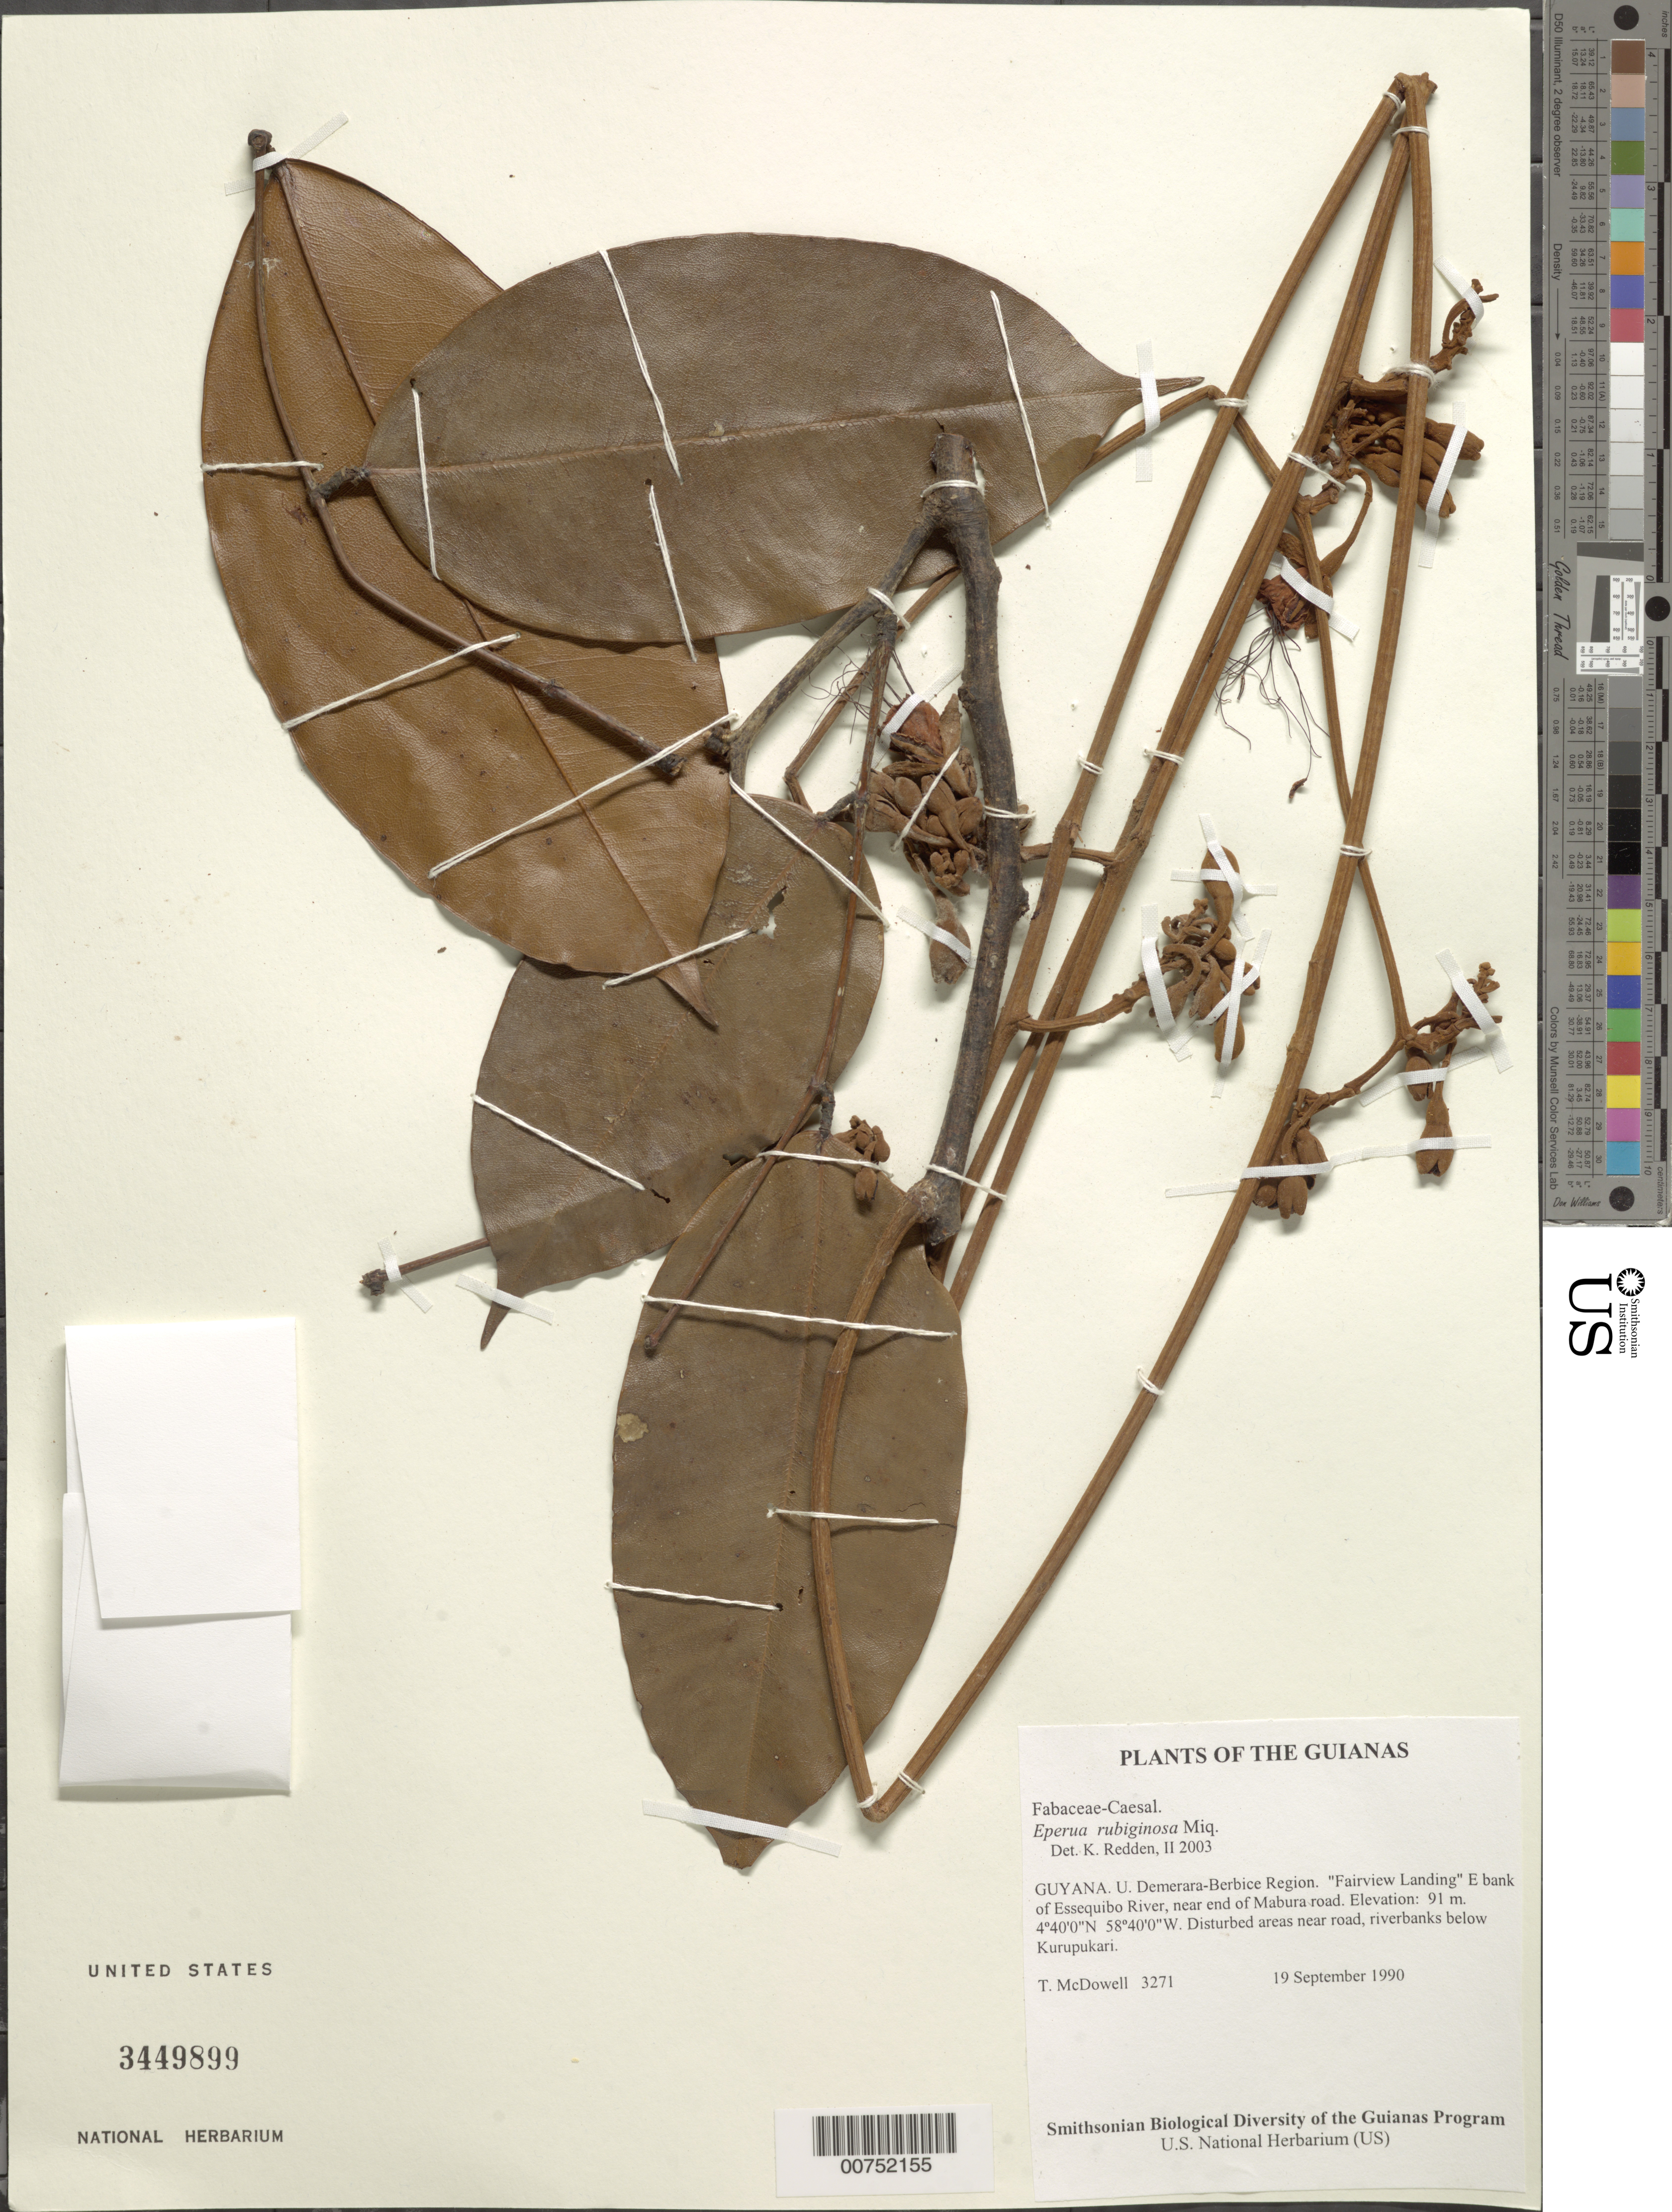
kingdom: Plantae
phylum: Tracheophyta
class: Magnoliopsida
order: Fabales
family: Fabaceae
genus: Eperua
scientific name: Eperua rubiginosa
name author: Miq.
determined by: Redden, K. M.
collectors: T. McDowell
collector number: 3271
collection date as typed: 19 September 1990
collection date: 1990-09-19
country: Guyana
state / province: U. Demerara-Berbice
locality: "Fairview Landing" E bank of Essequibo River, near end of Mabura road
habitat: Disturbed areas near road, riverbanks below Kurupukari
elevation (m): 91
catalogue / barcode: US 3449899